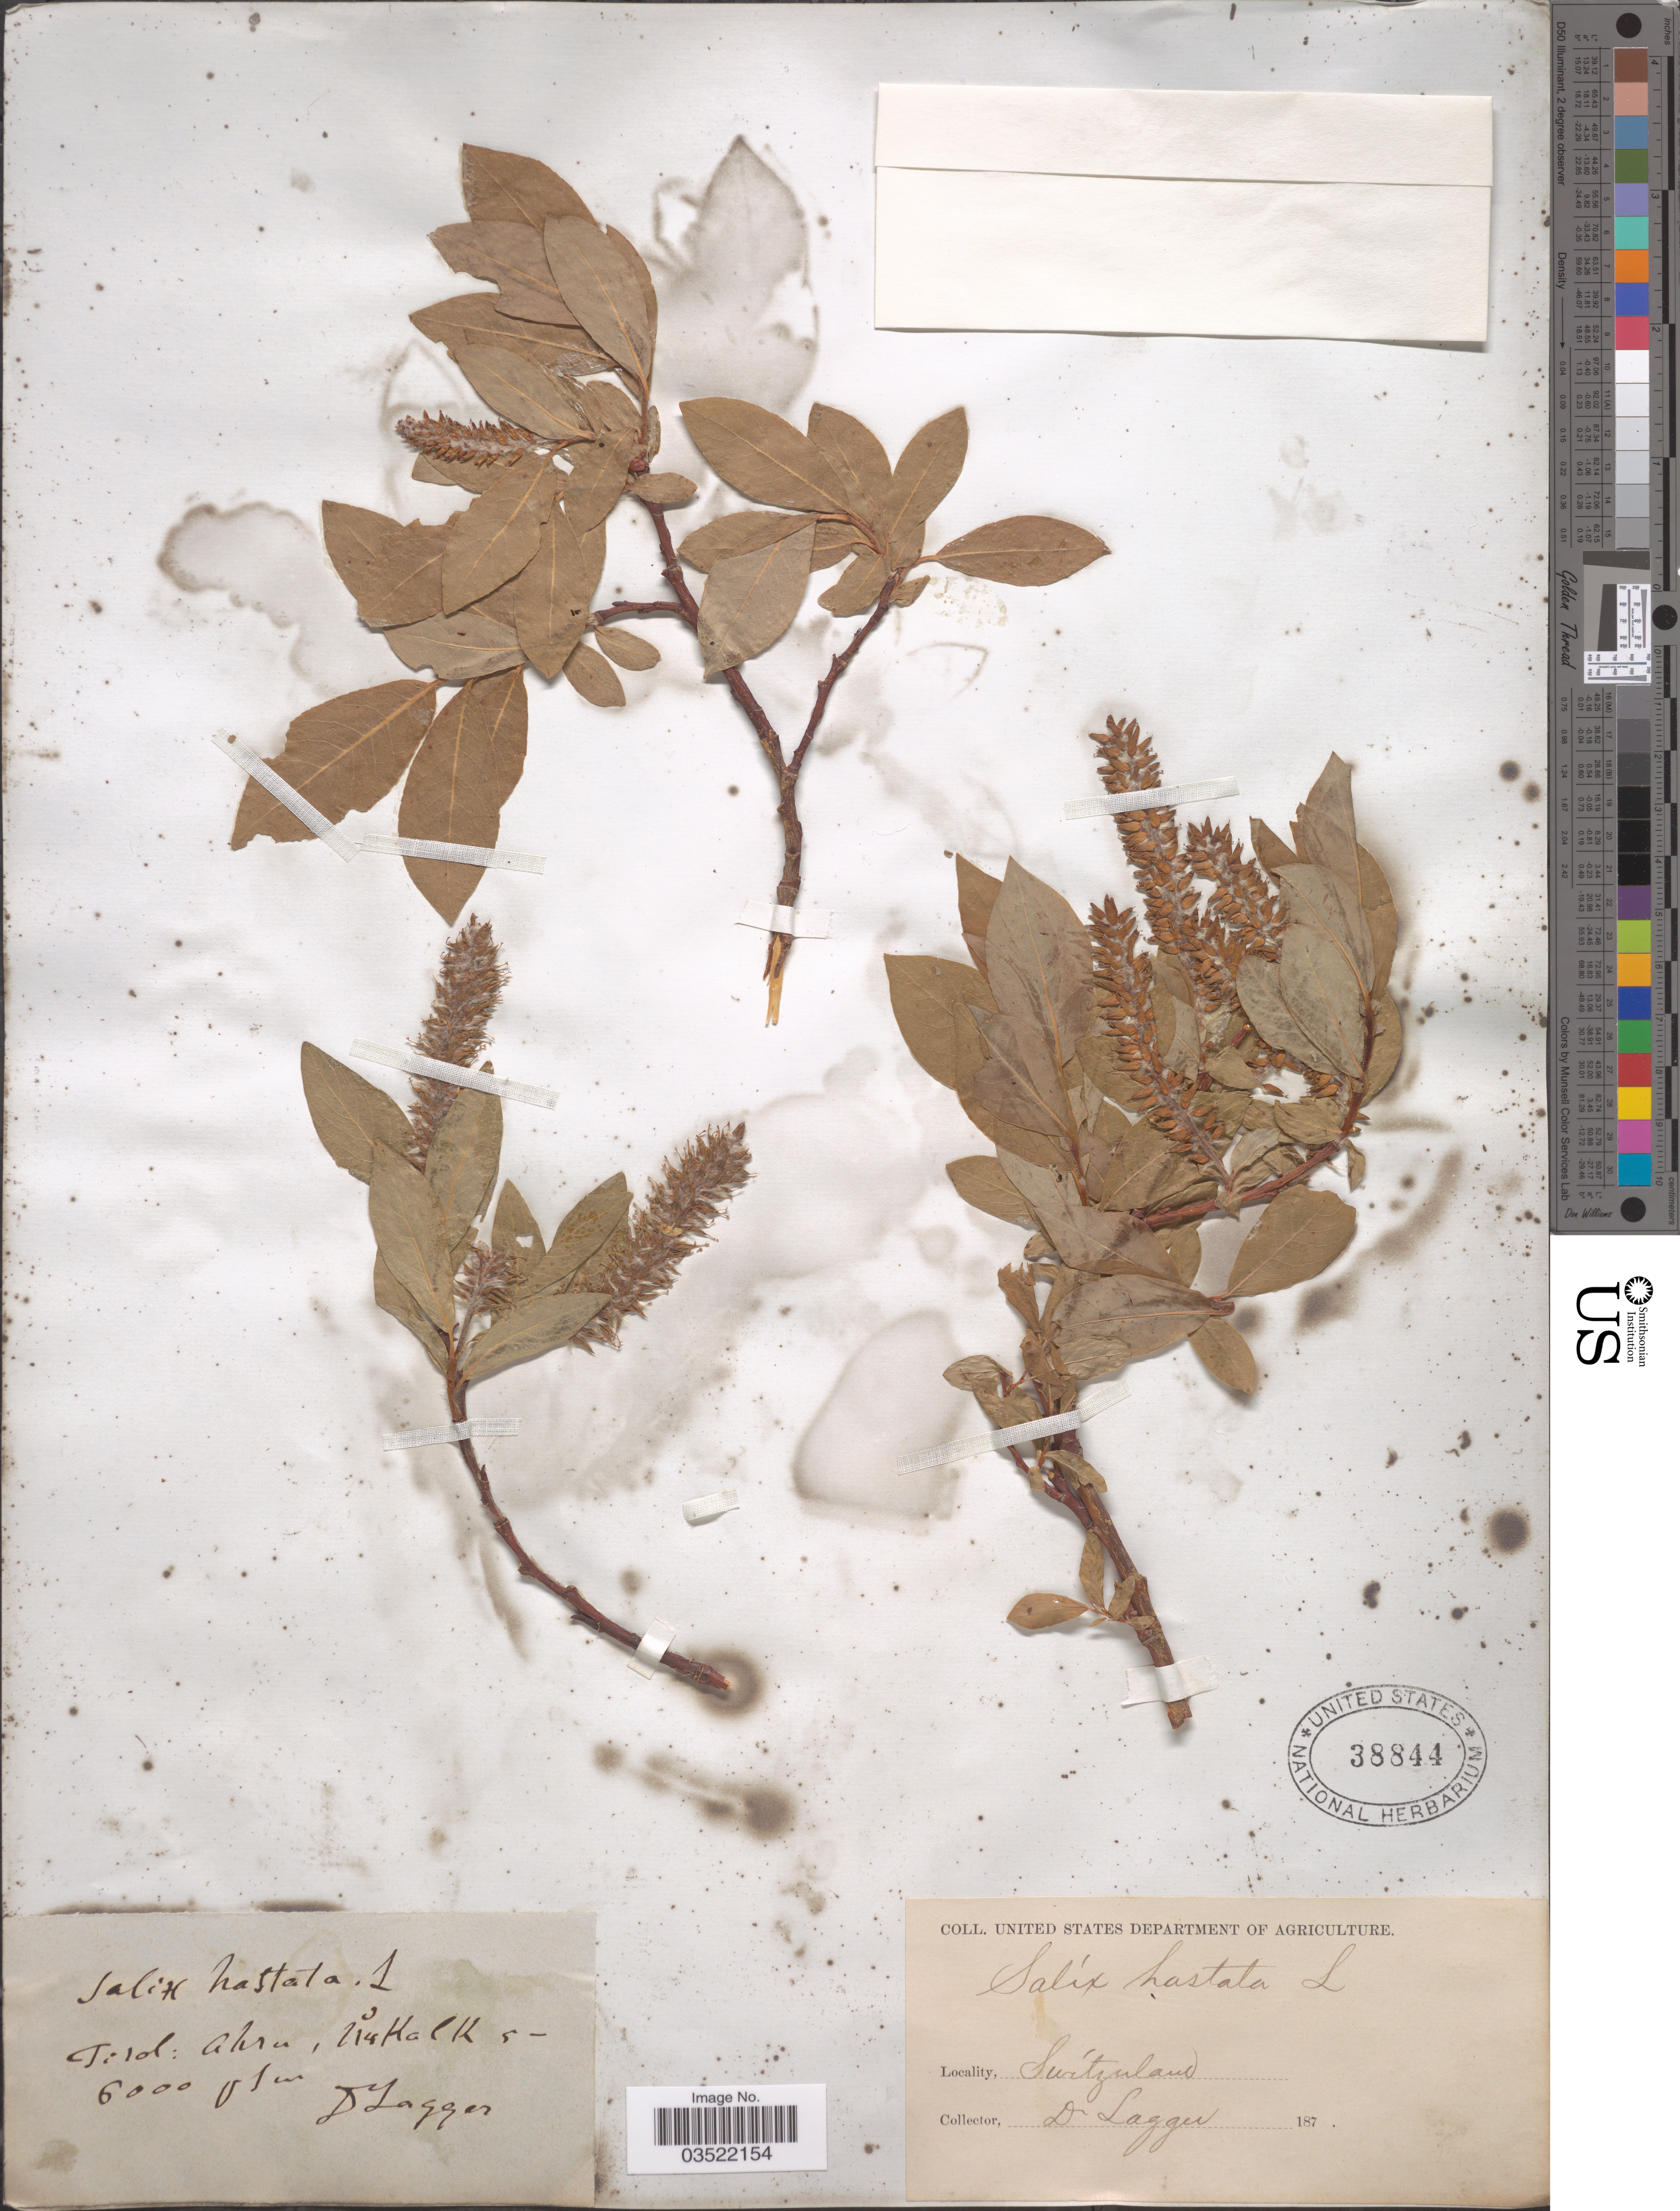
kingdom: Plantae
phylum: Tracheophyta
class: Magnoliopsida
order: Malpighiales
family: Salicaceae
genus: Salix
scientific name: Salix hastata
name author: L.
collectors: F. J. Lagger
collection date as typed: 187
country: Austria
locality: Tirol: Ahrn, 214 Kalk.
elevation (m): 1524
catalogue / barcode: US 38844